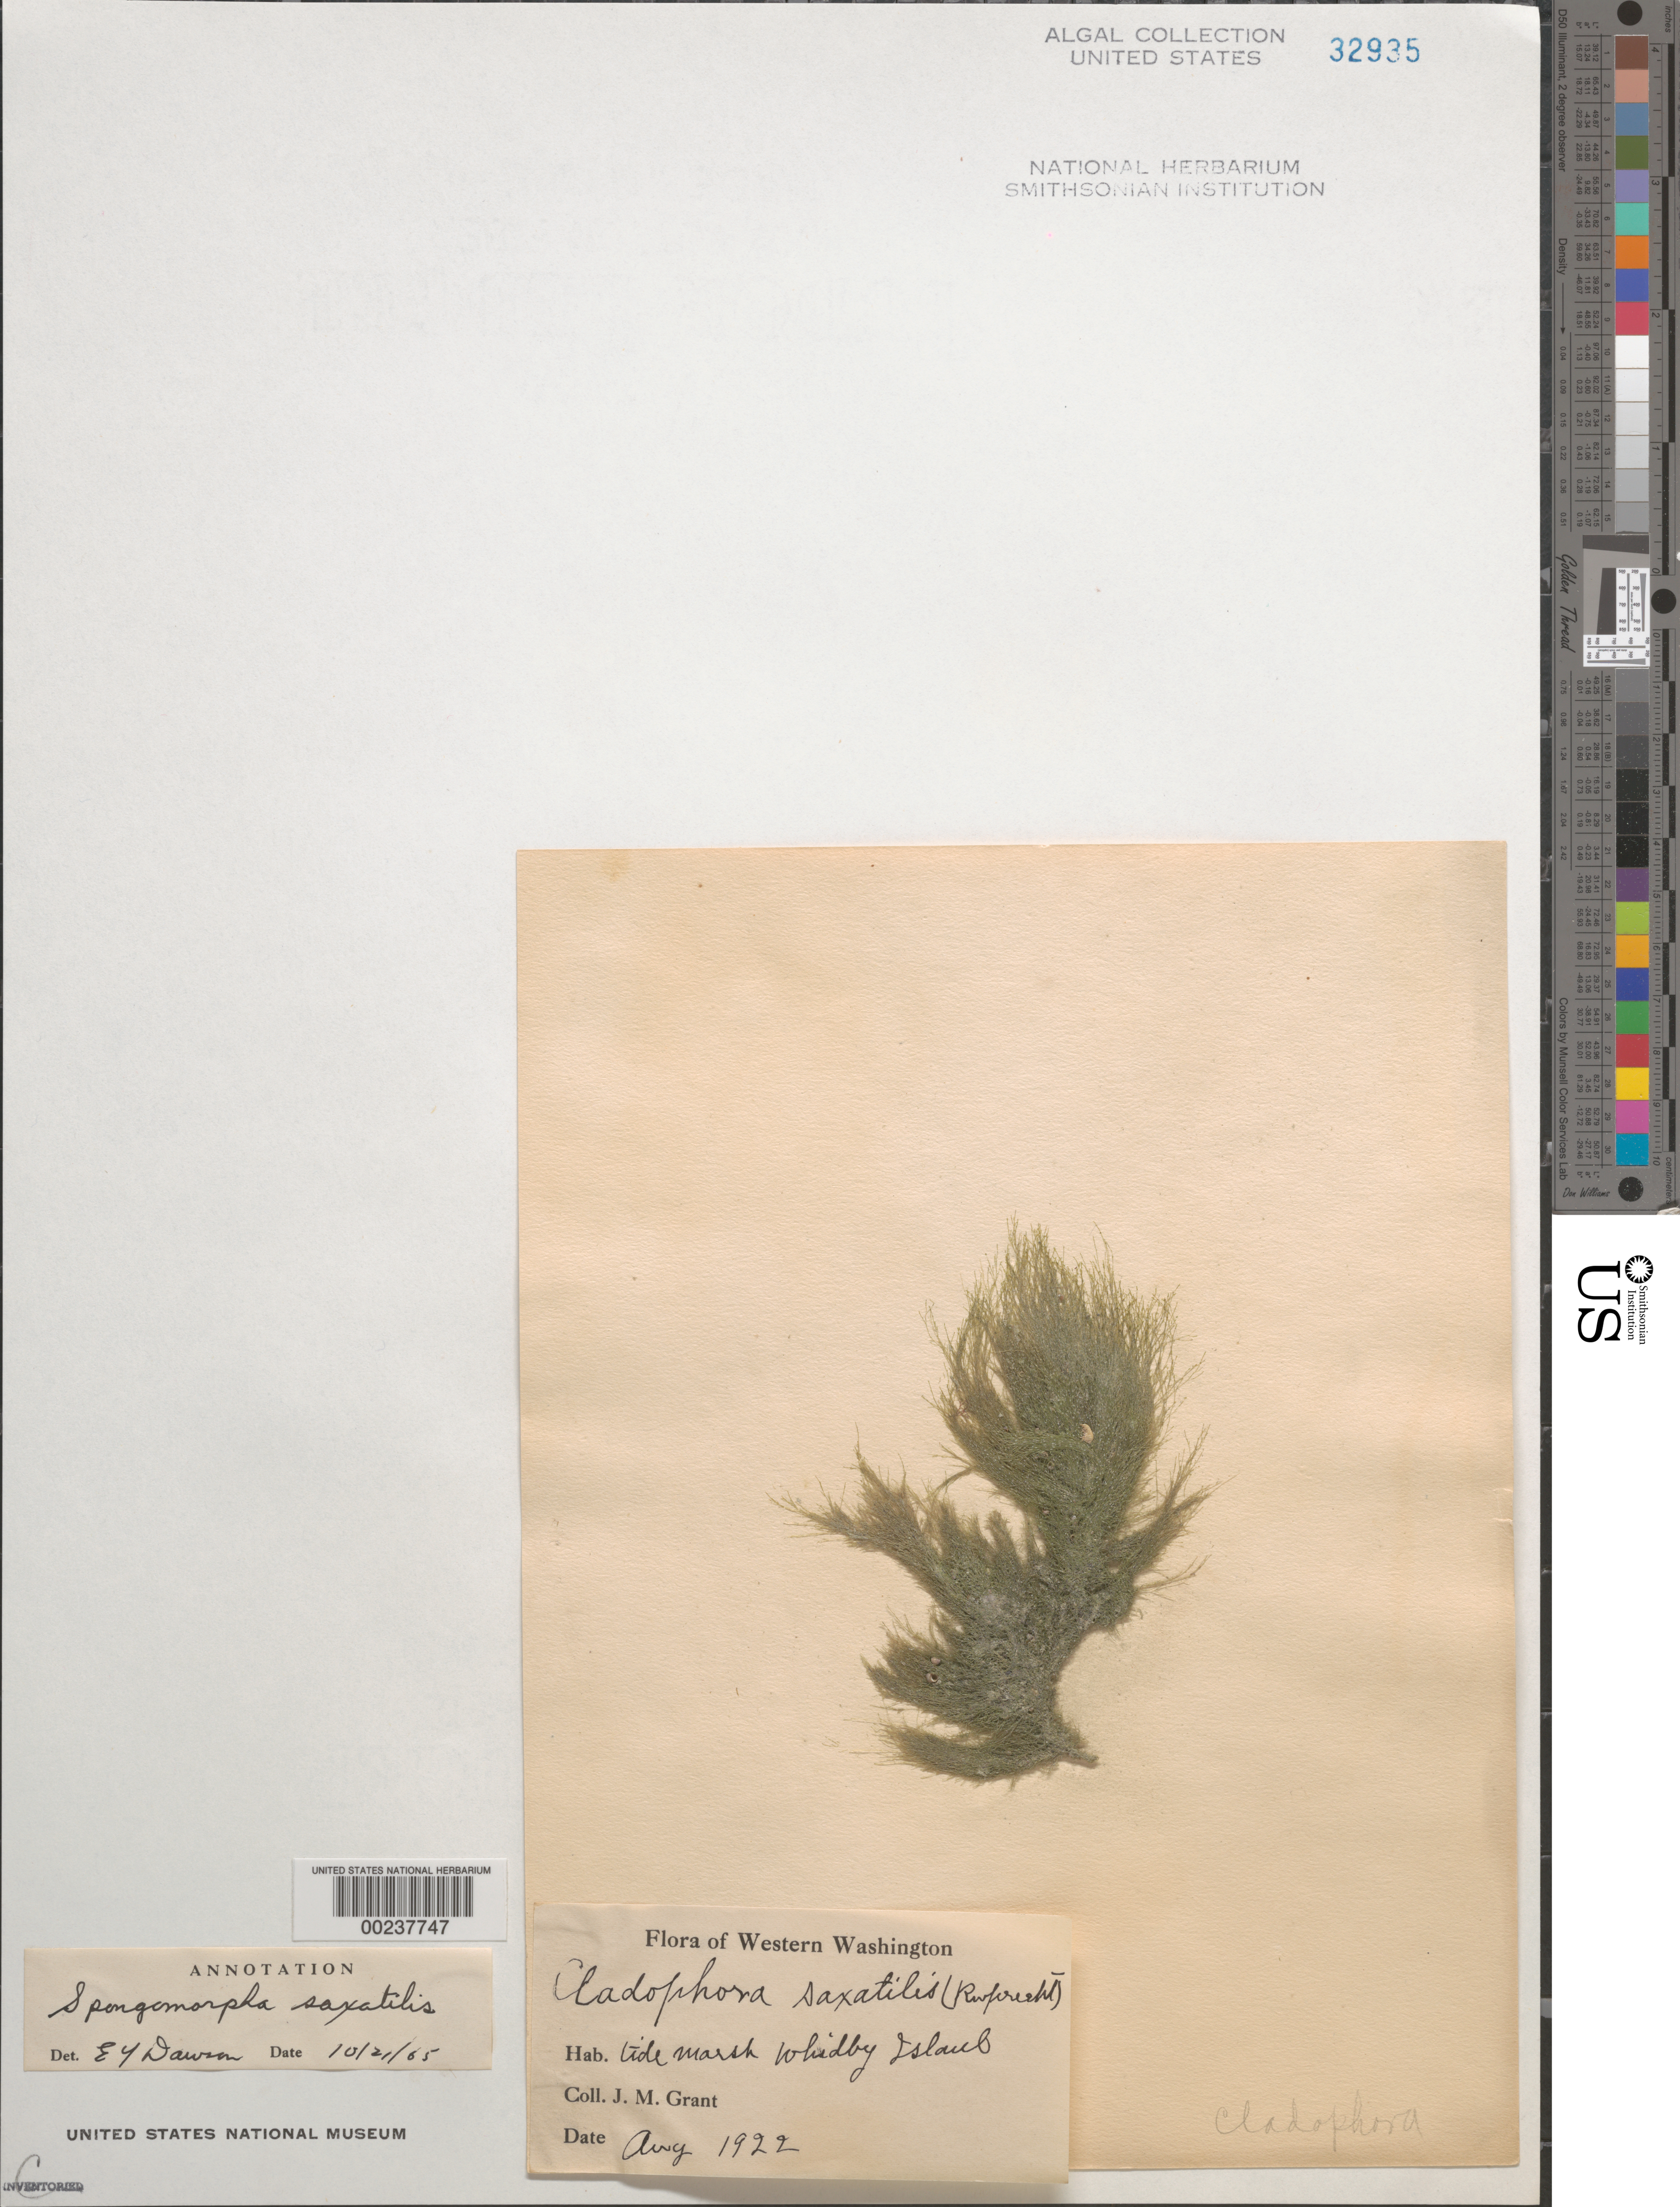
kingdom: Plantae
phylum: Chlorophyta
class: Ulvophyceae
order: Ulotrichales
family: Ulotrichaceae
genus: Acrosiphonia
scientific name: Acrosiphonia saxatilis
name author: (Rupr.) K.L.Vinogr.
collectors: J. M. Grant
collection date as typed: Aug 1922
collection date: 1922-08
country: United States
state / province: Washington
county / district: Island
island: Whidbey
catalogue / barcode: US 32935